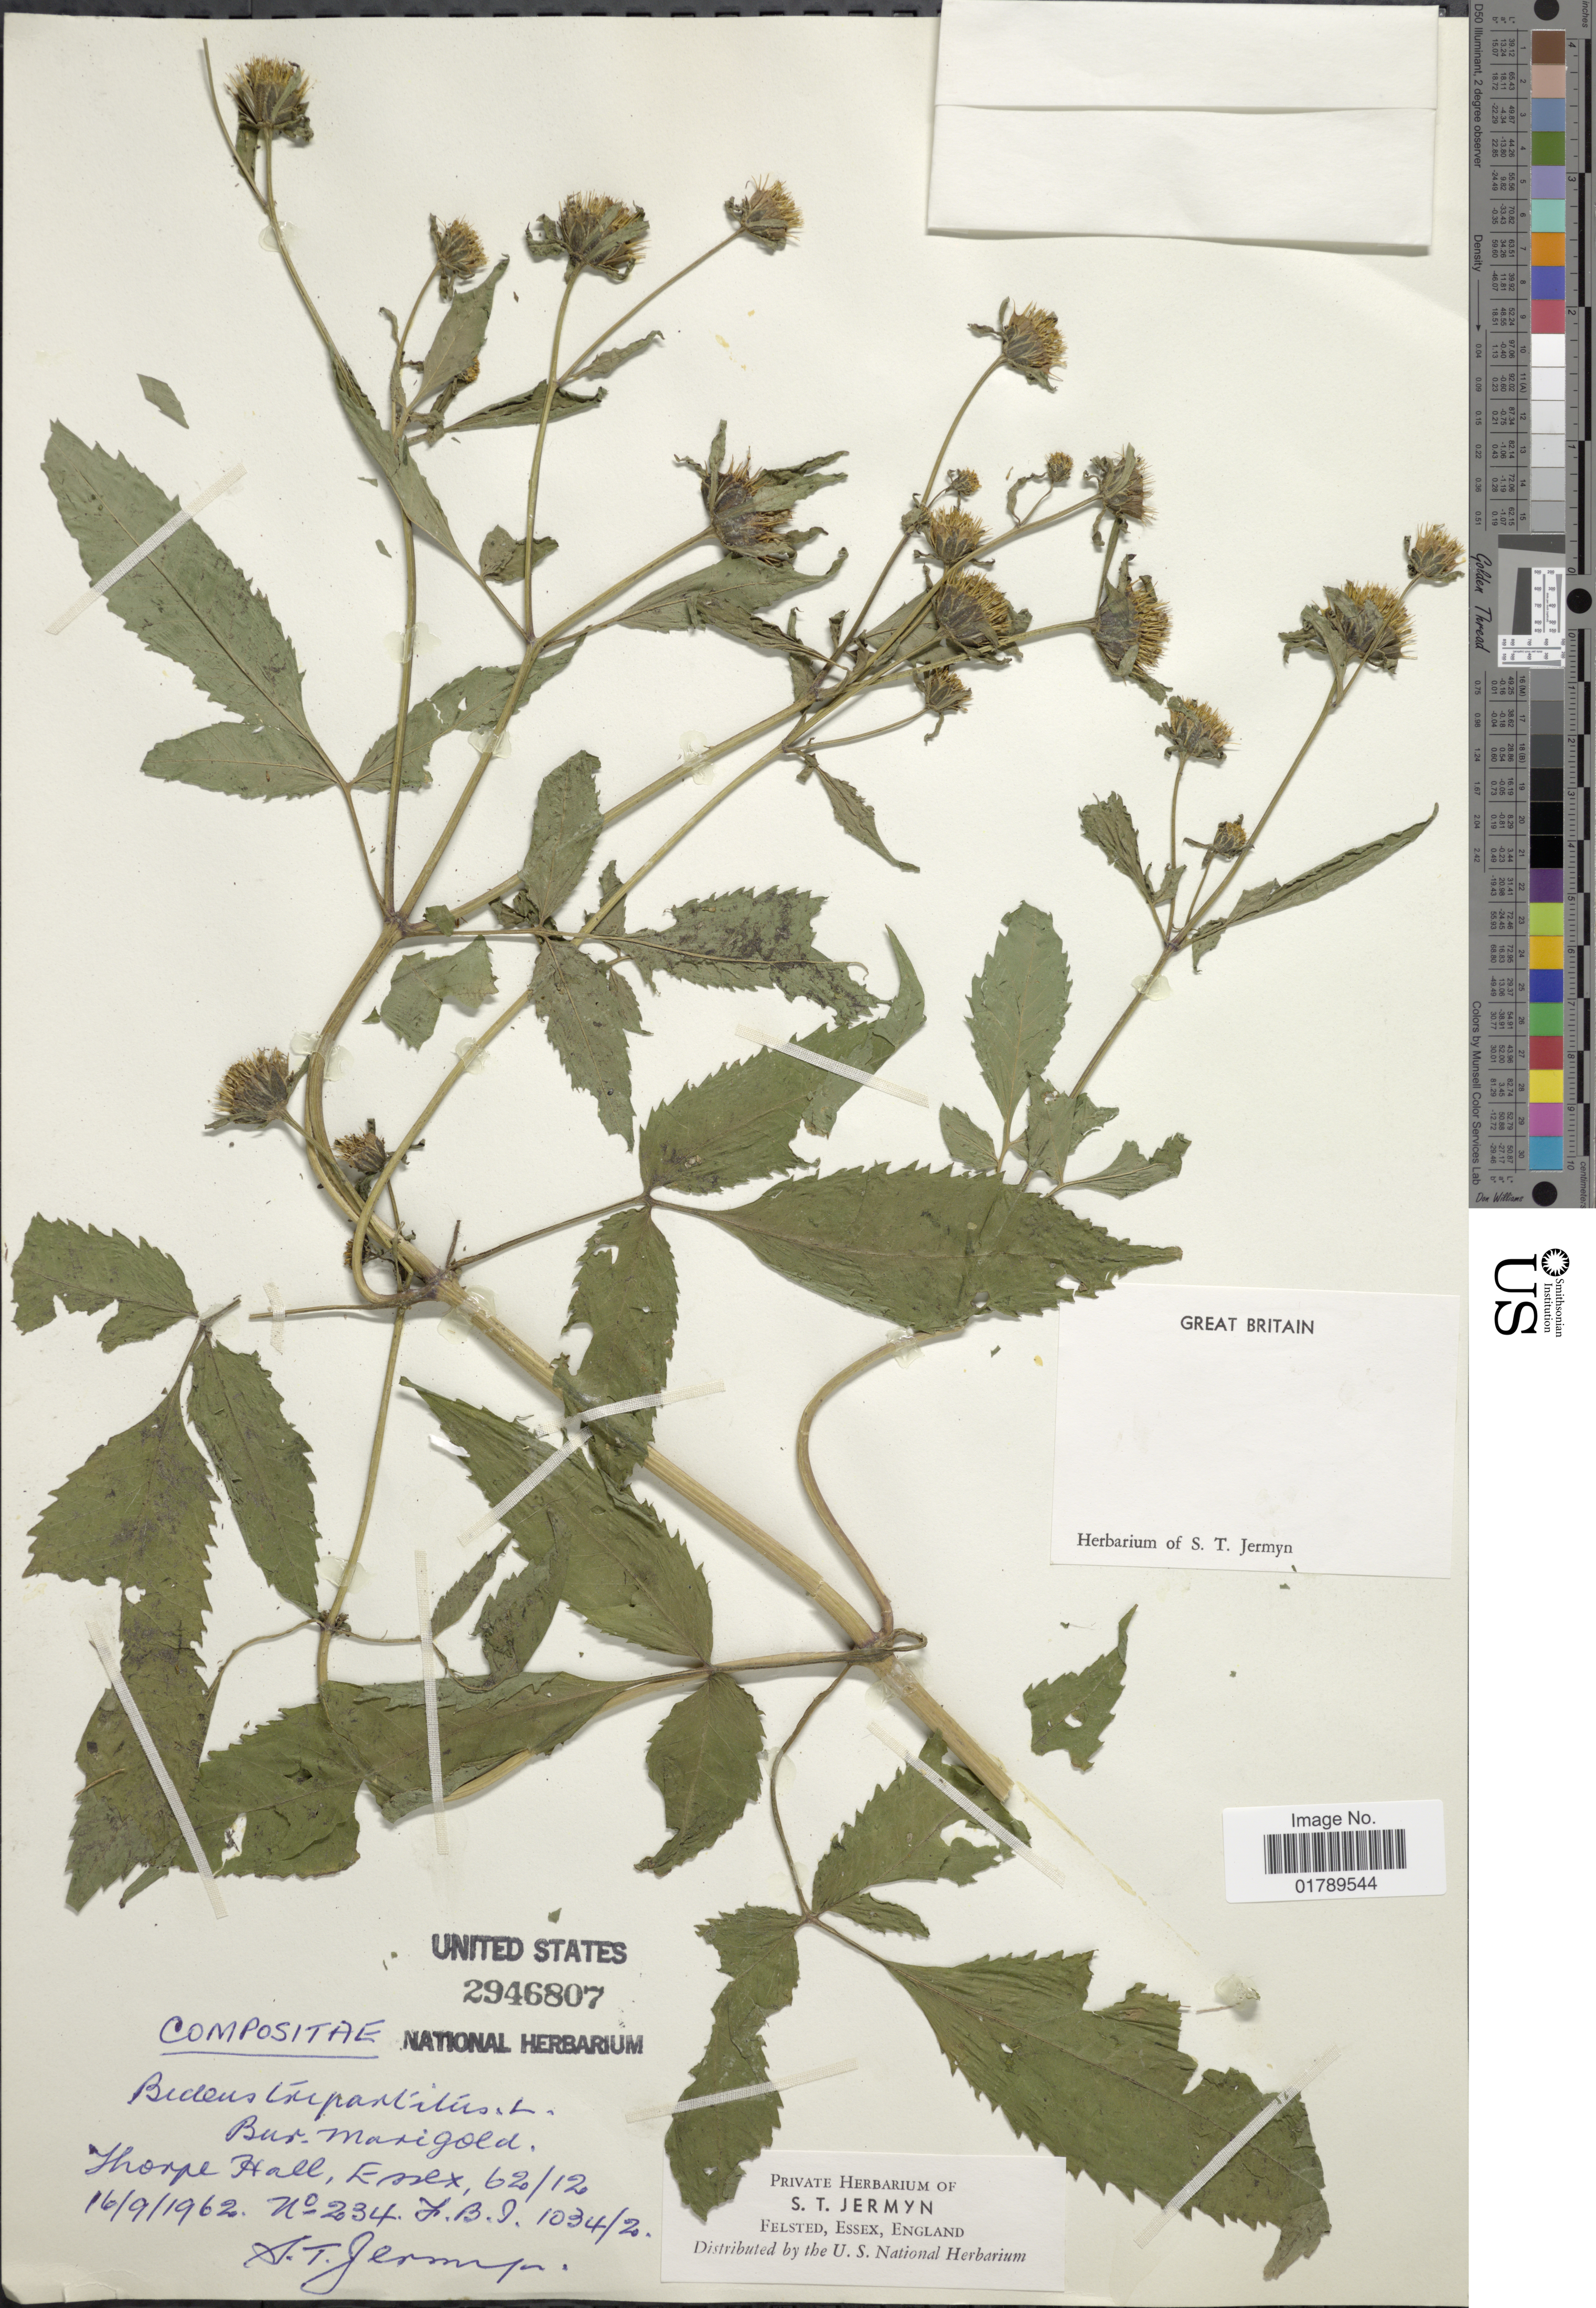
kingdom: Plantae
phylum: Tracheophyta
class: Magnoliopsida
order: Asterales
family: Asteraceae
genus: Bidens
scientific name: Bidens tripartita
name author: L.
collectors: S. Jermyn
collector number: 234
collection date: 1962-09-16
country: United Kingdom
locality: Thorpe Hall, Essex. Great Britain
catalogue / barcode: US 2946807